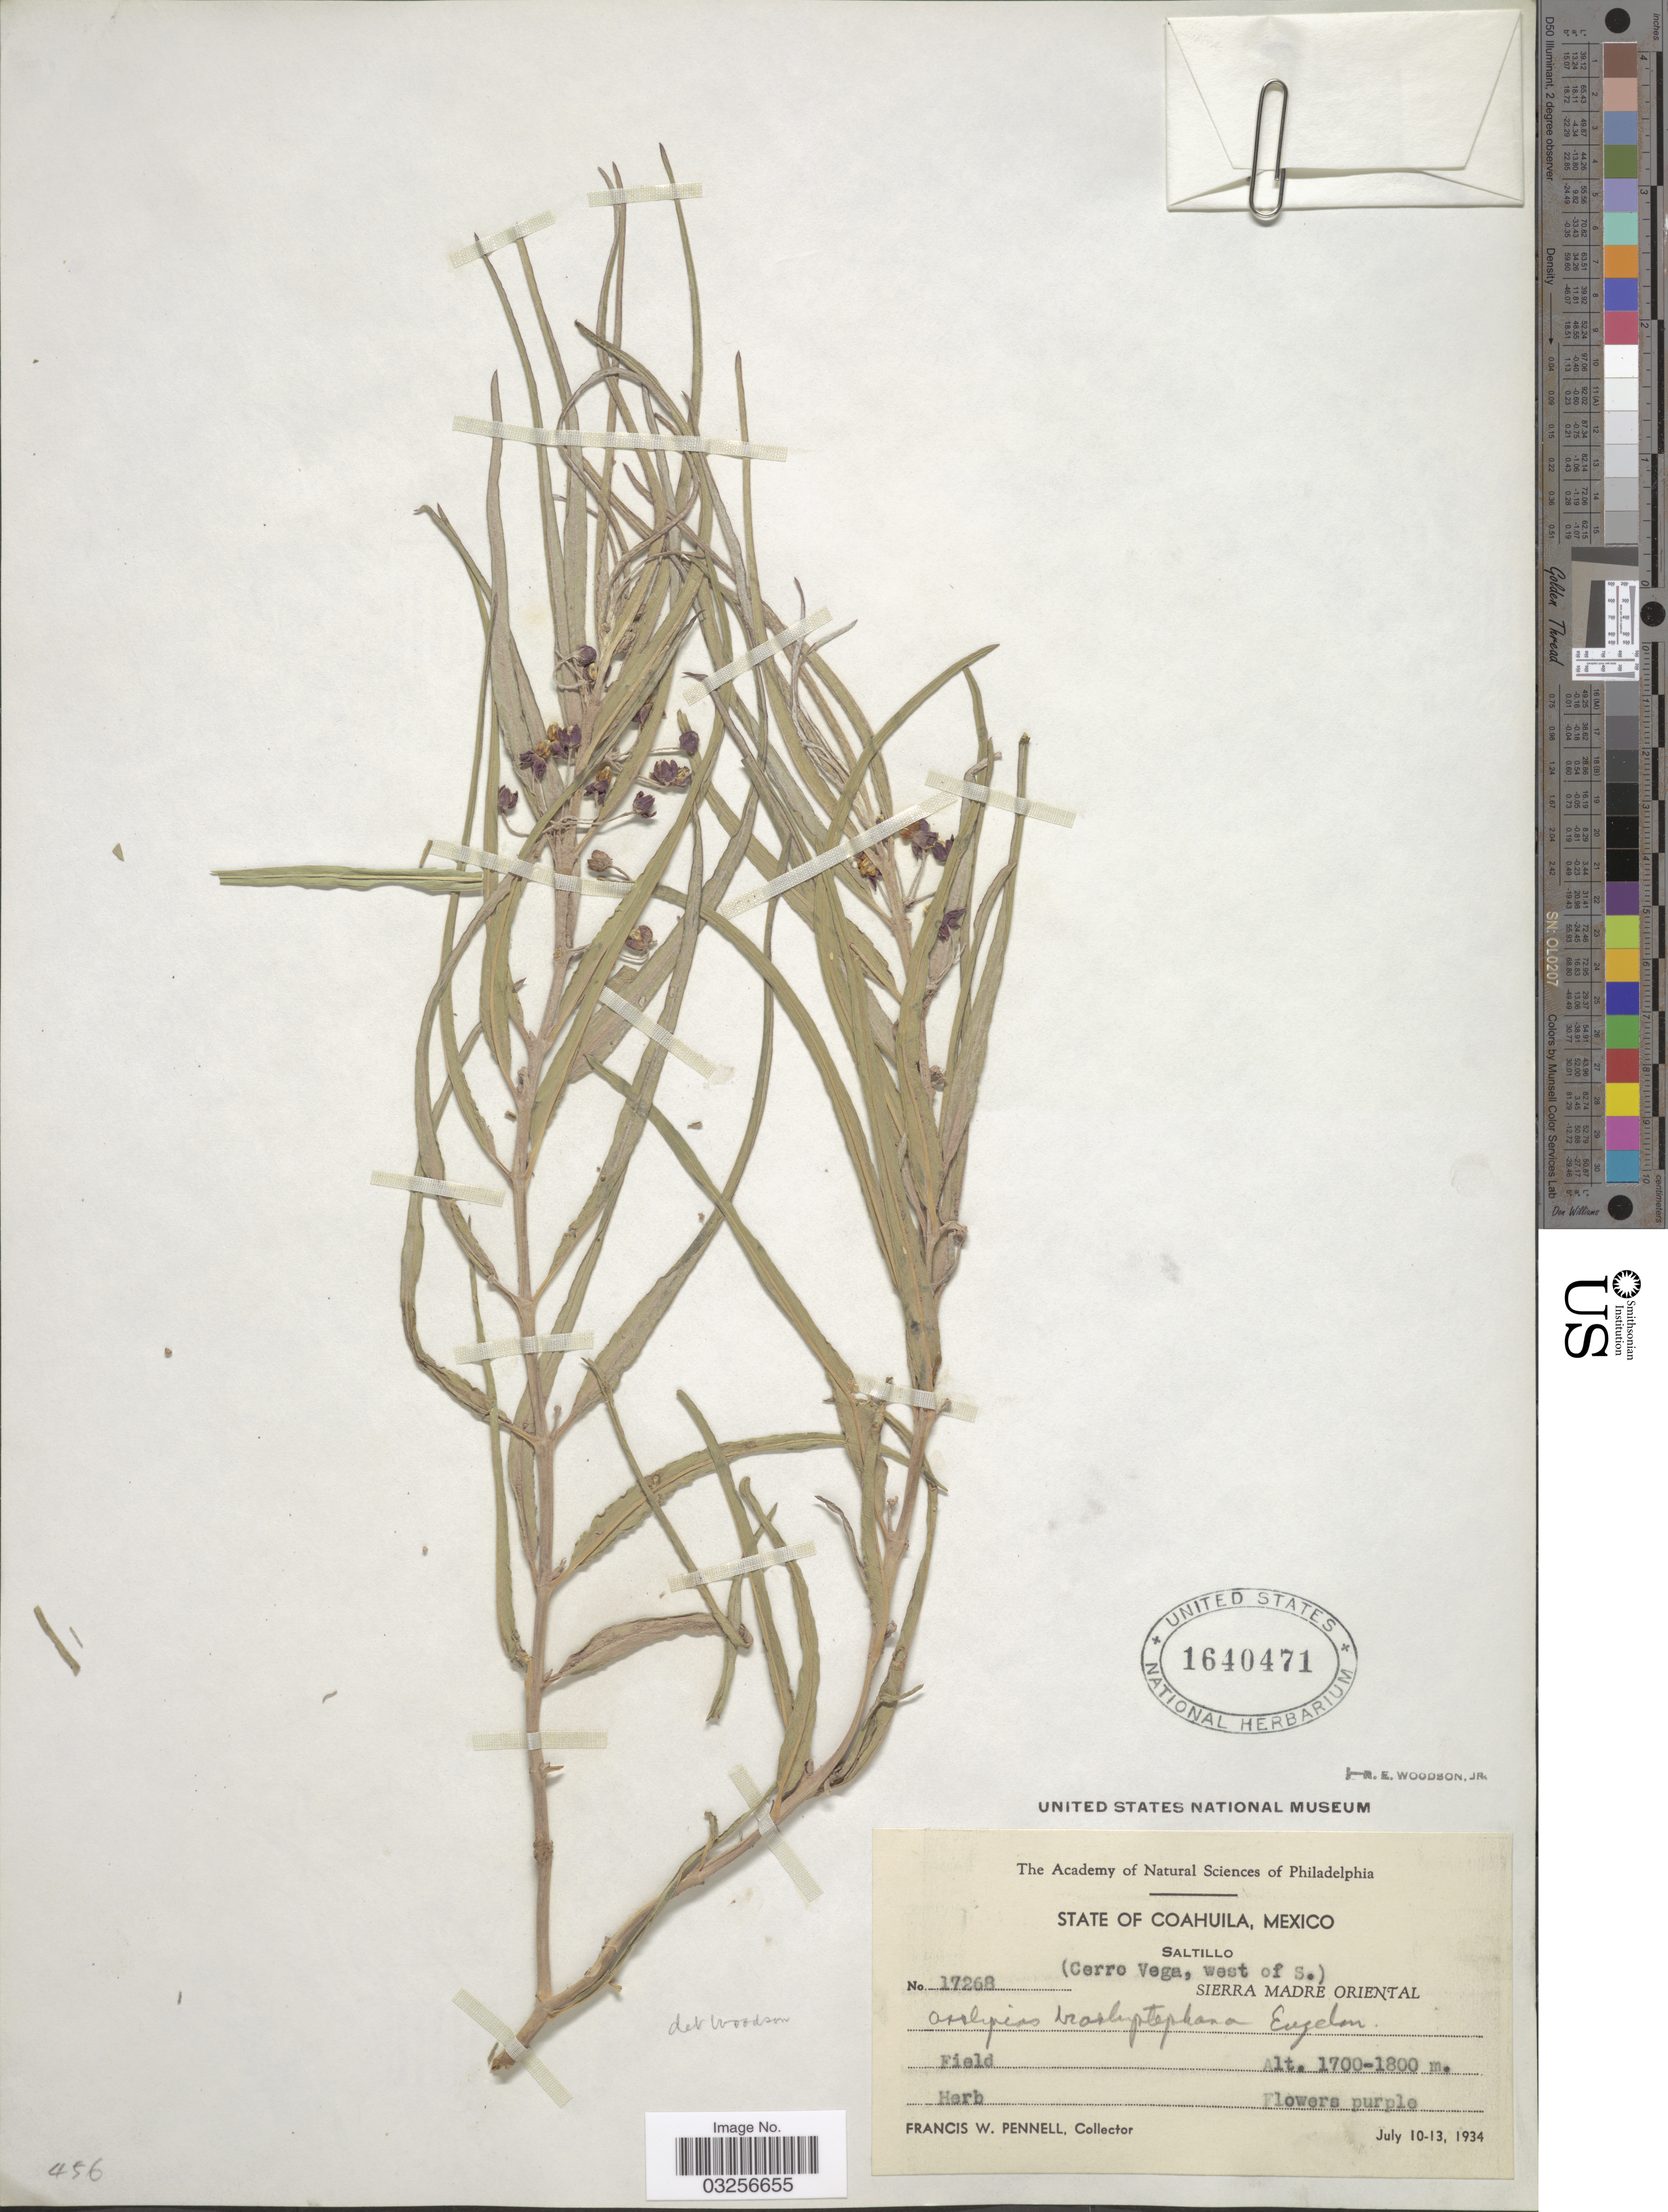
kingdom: Plantae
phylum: Tracheophyta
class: Magnoliopsida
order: Gentianales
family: Apocynaceae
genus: Asclepias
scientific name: Asclepias brachystephana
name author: Engelm. ex Torr.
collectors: F. W. Pennell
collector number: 17268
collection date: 1934-07-10/1934-07-13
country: Mexico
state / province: Coahuila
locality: Saltillo (Cerro Vega, west of S.), Sierra Madre Oriental, Field.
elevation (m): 1700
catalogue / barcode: US 1640471